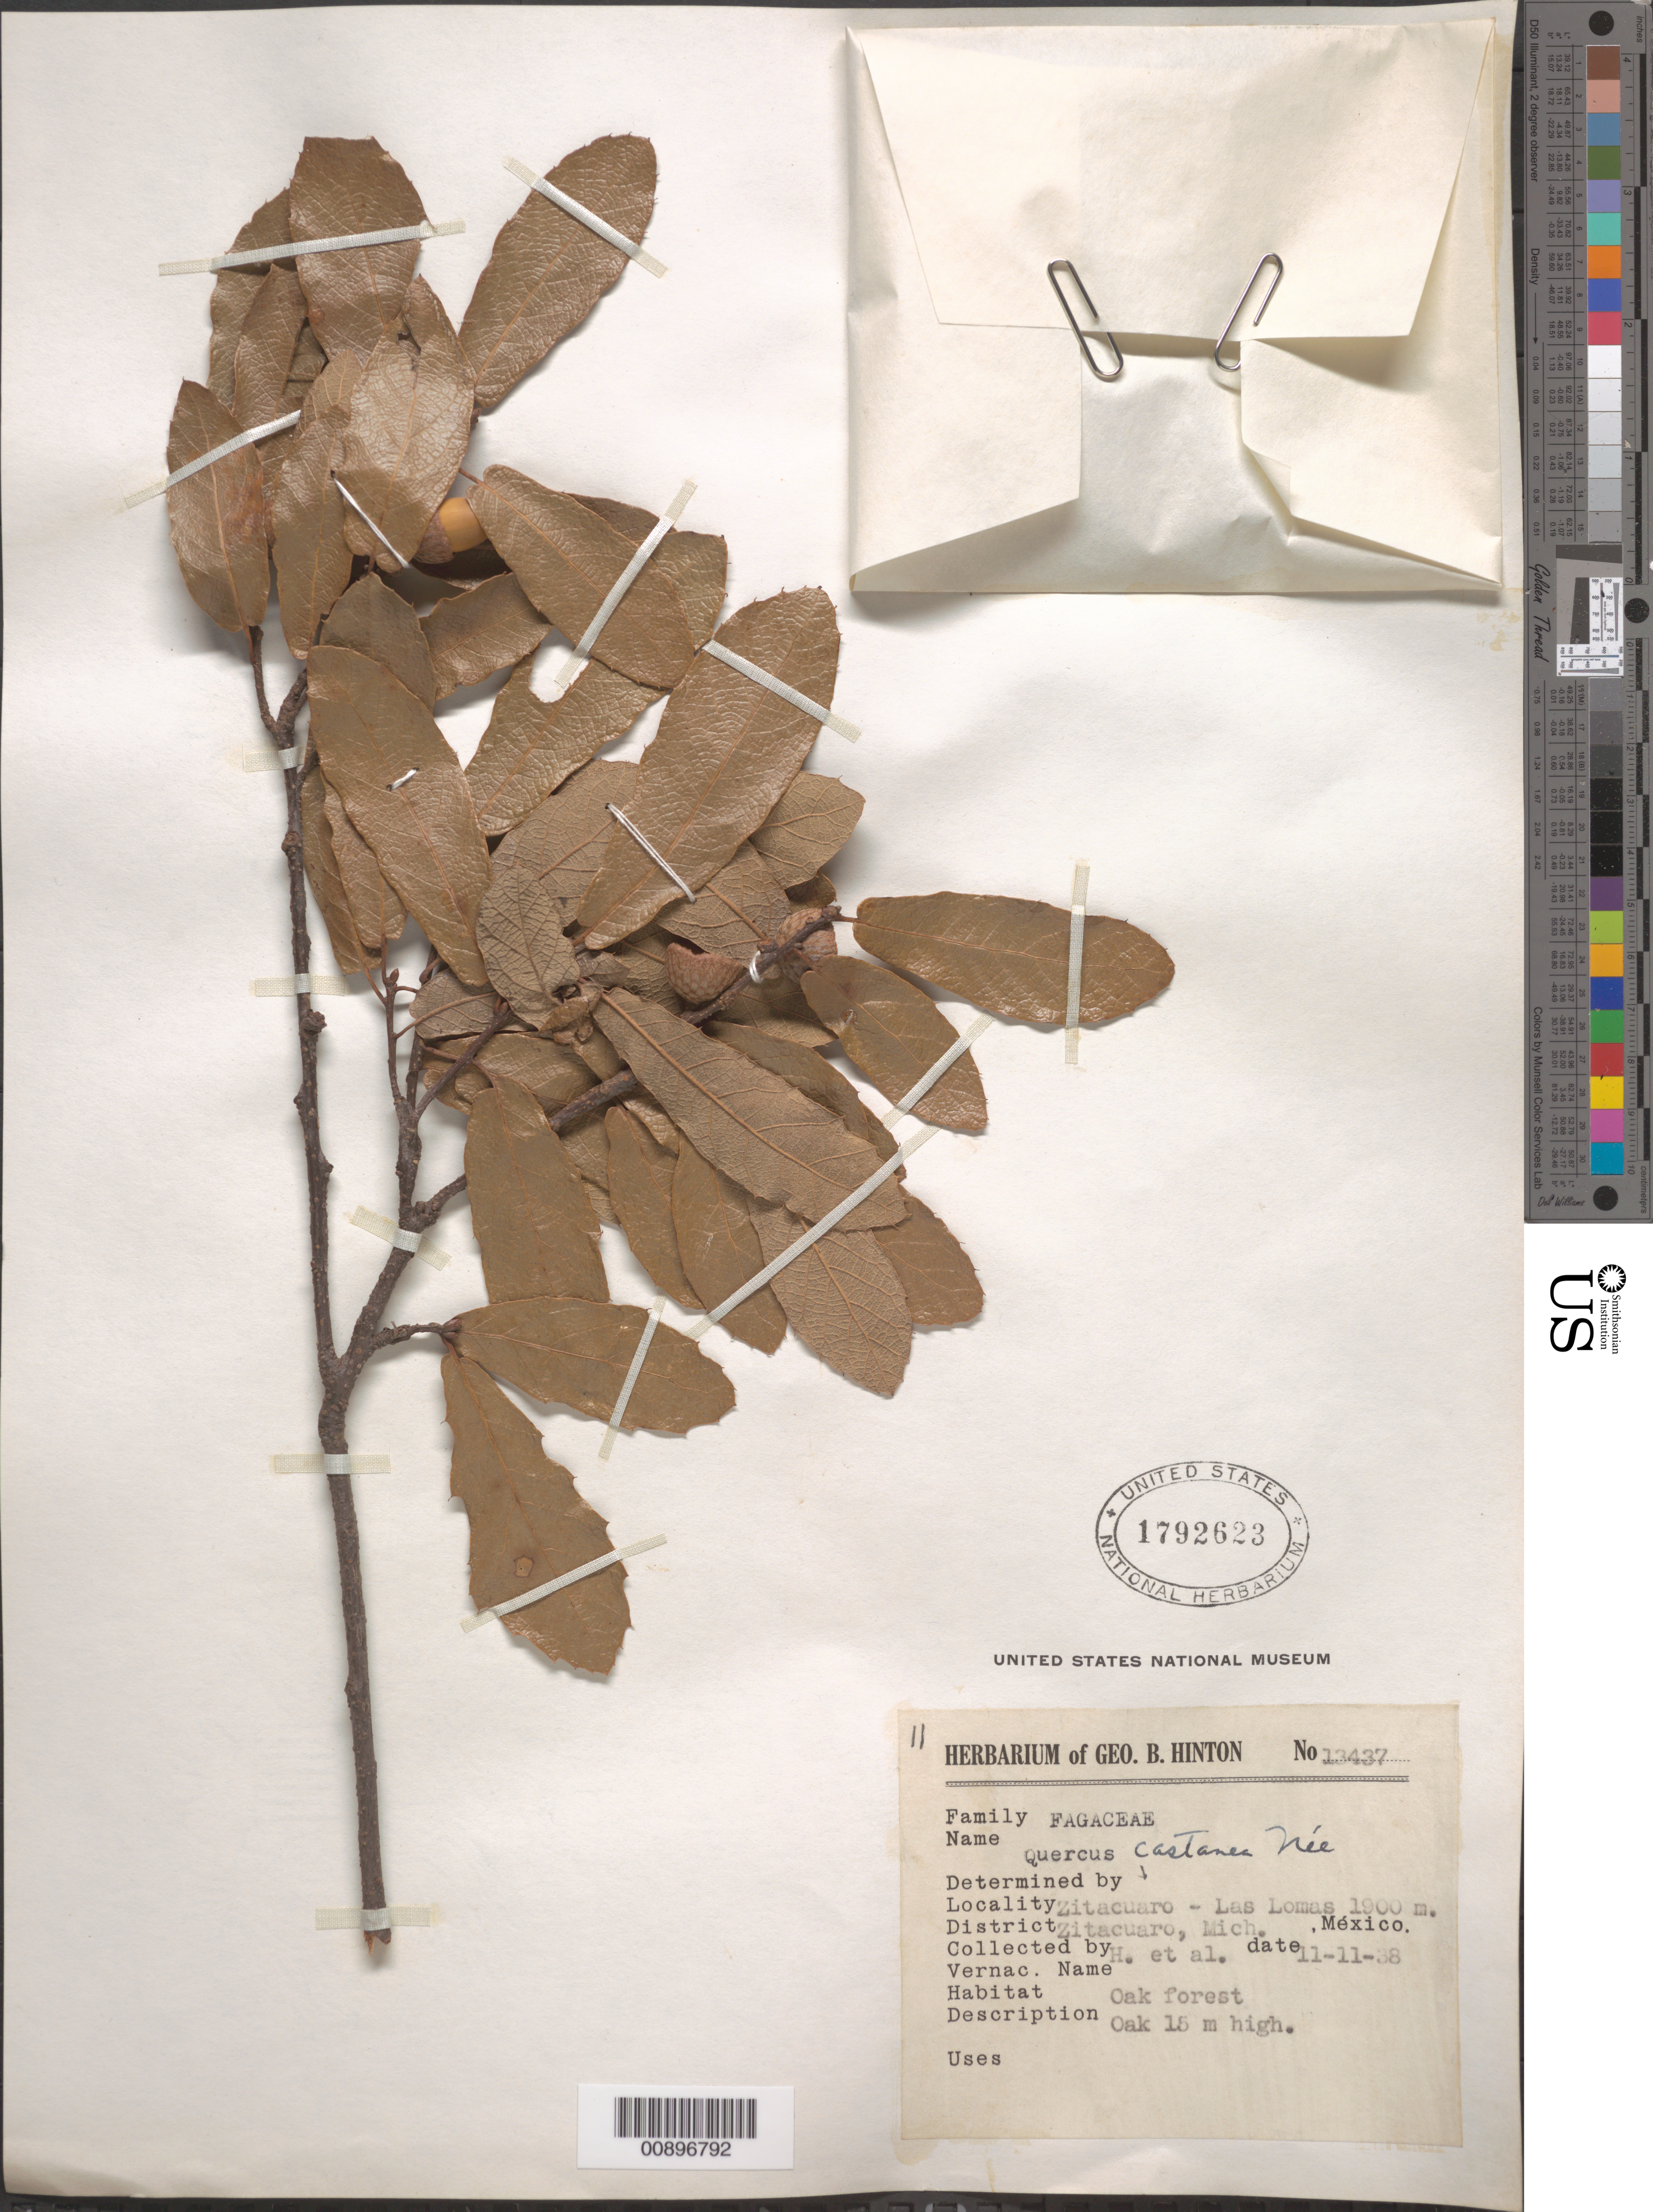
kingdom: Plantae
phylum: Tracheophyta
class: Magnoliopsida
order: Fagales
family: Fagaceae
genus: Quercus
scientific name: Quercus castanea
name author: Née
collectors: G. B. Hinton & et al.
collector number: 13437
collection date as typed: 11 Nov 1938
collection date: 1938-11-11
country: Mexico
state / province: Michoacán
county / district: Zitácuaro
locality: Zitácuaro - Las Lomas, District Zitácuaro, Michoacán.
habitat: Oak forest.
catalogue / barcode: US 1792623